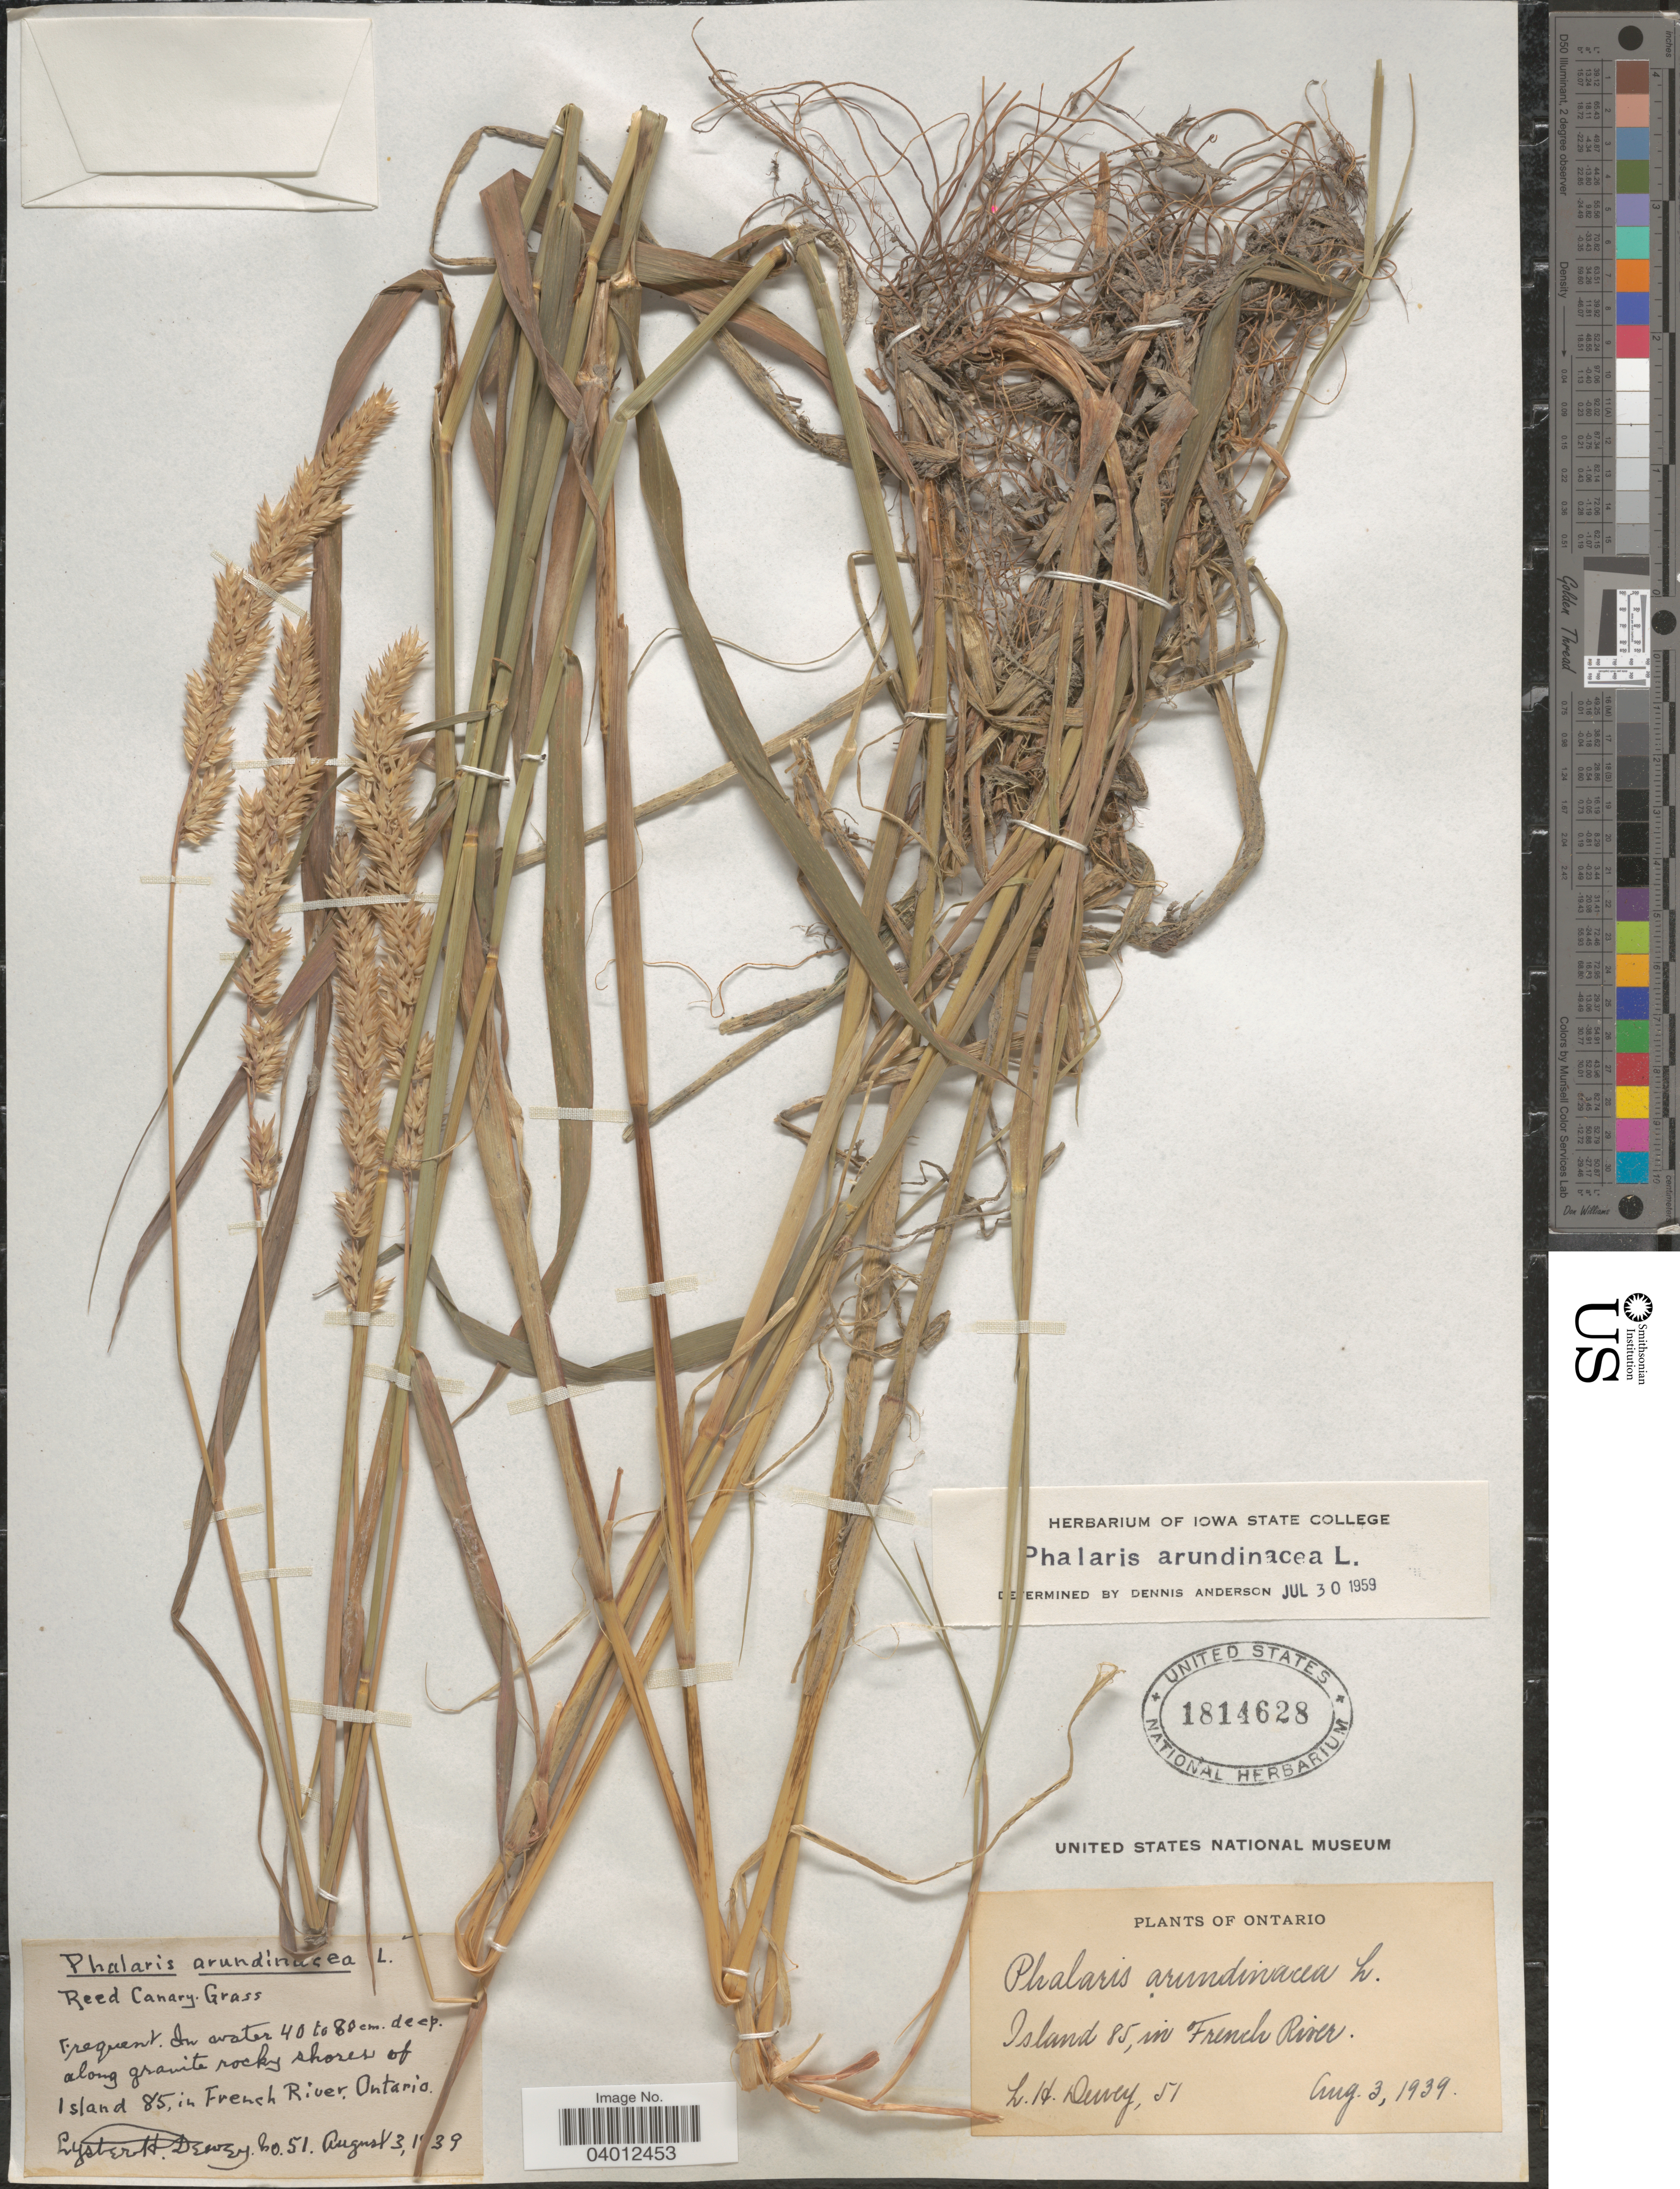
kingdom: Plantae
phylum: Tracheophyta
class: Liliopsida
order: Poales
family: Poaceae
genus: Phalaris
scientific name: Phalaris arundinacea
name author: L.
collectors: L. H. Dewey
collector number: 51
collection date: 1939-08-03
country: Canada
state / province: Ontario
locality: Reed Canary. Along granite rocky shores of Island 85, in French River.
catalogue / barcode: US 1814628